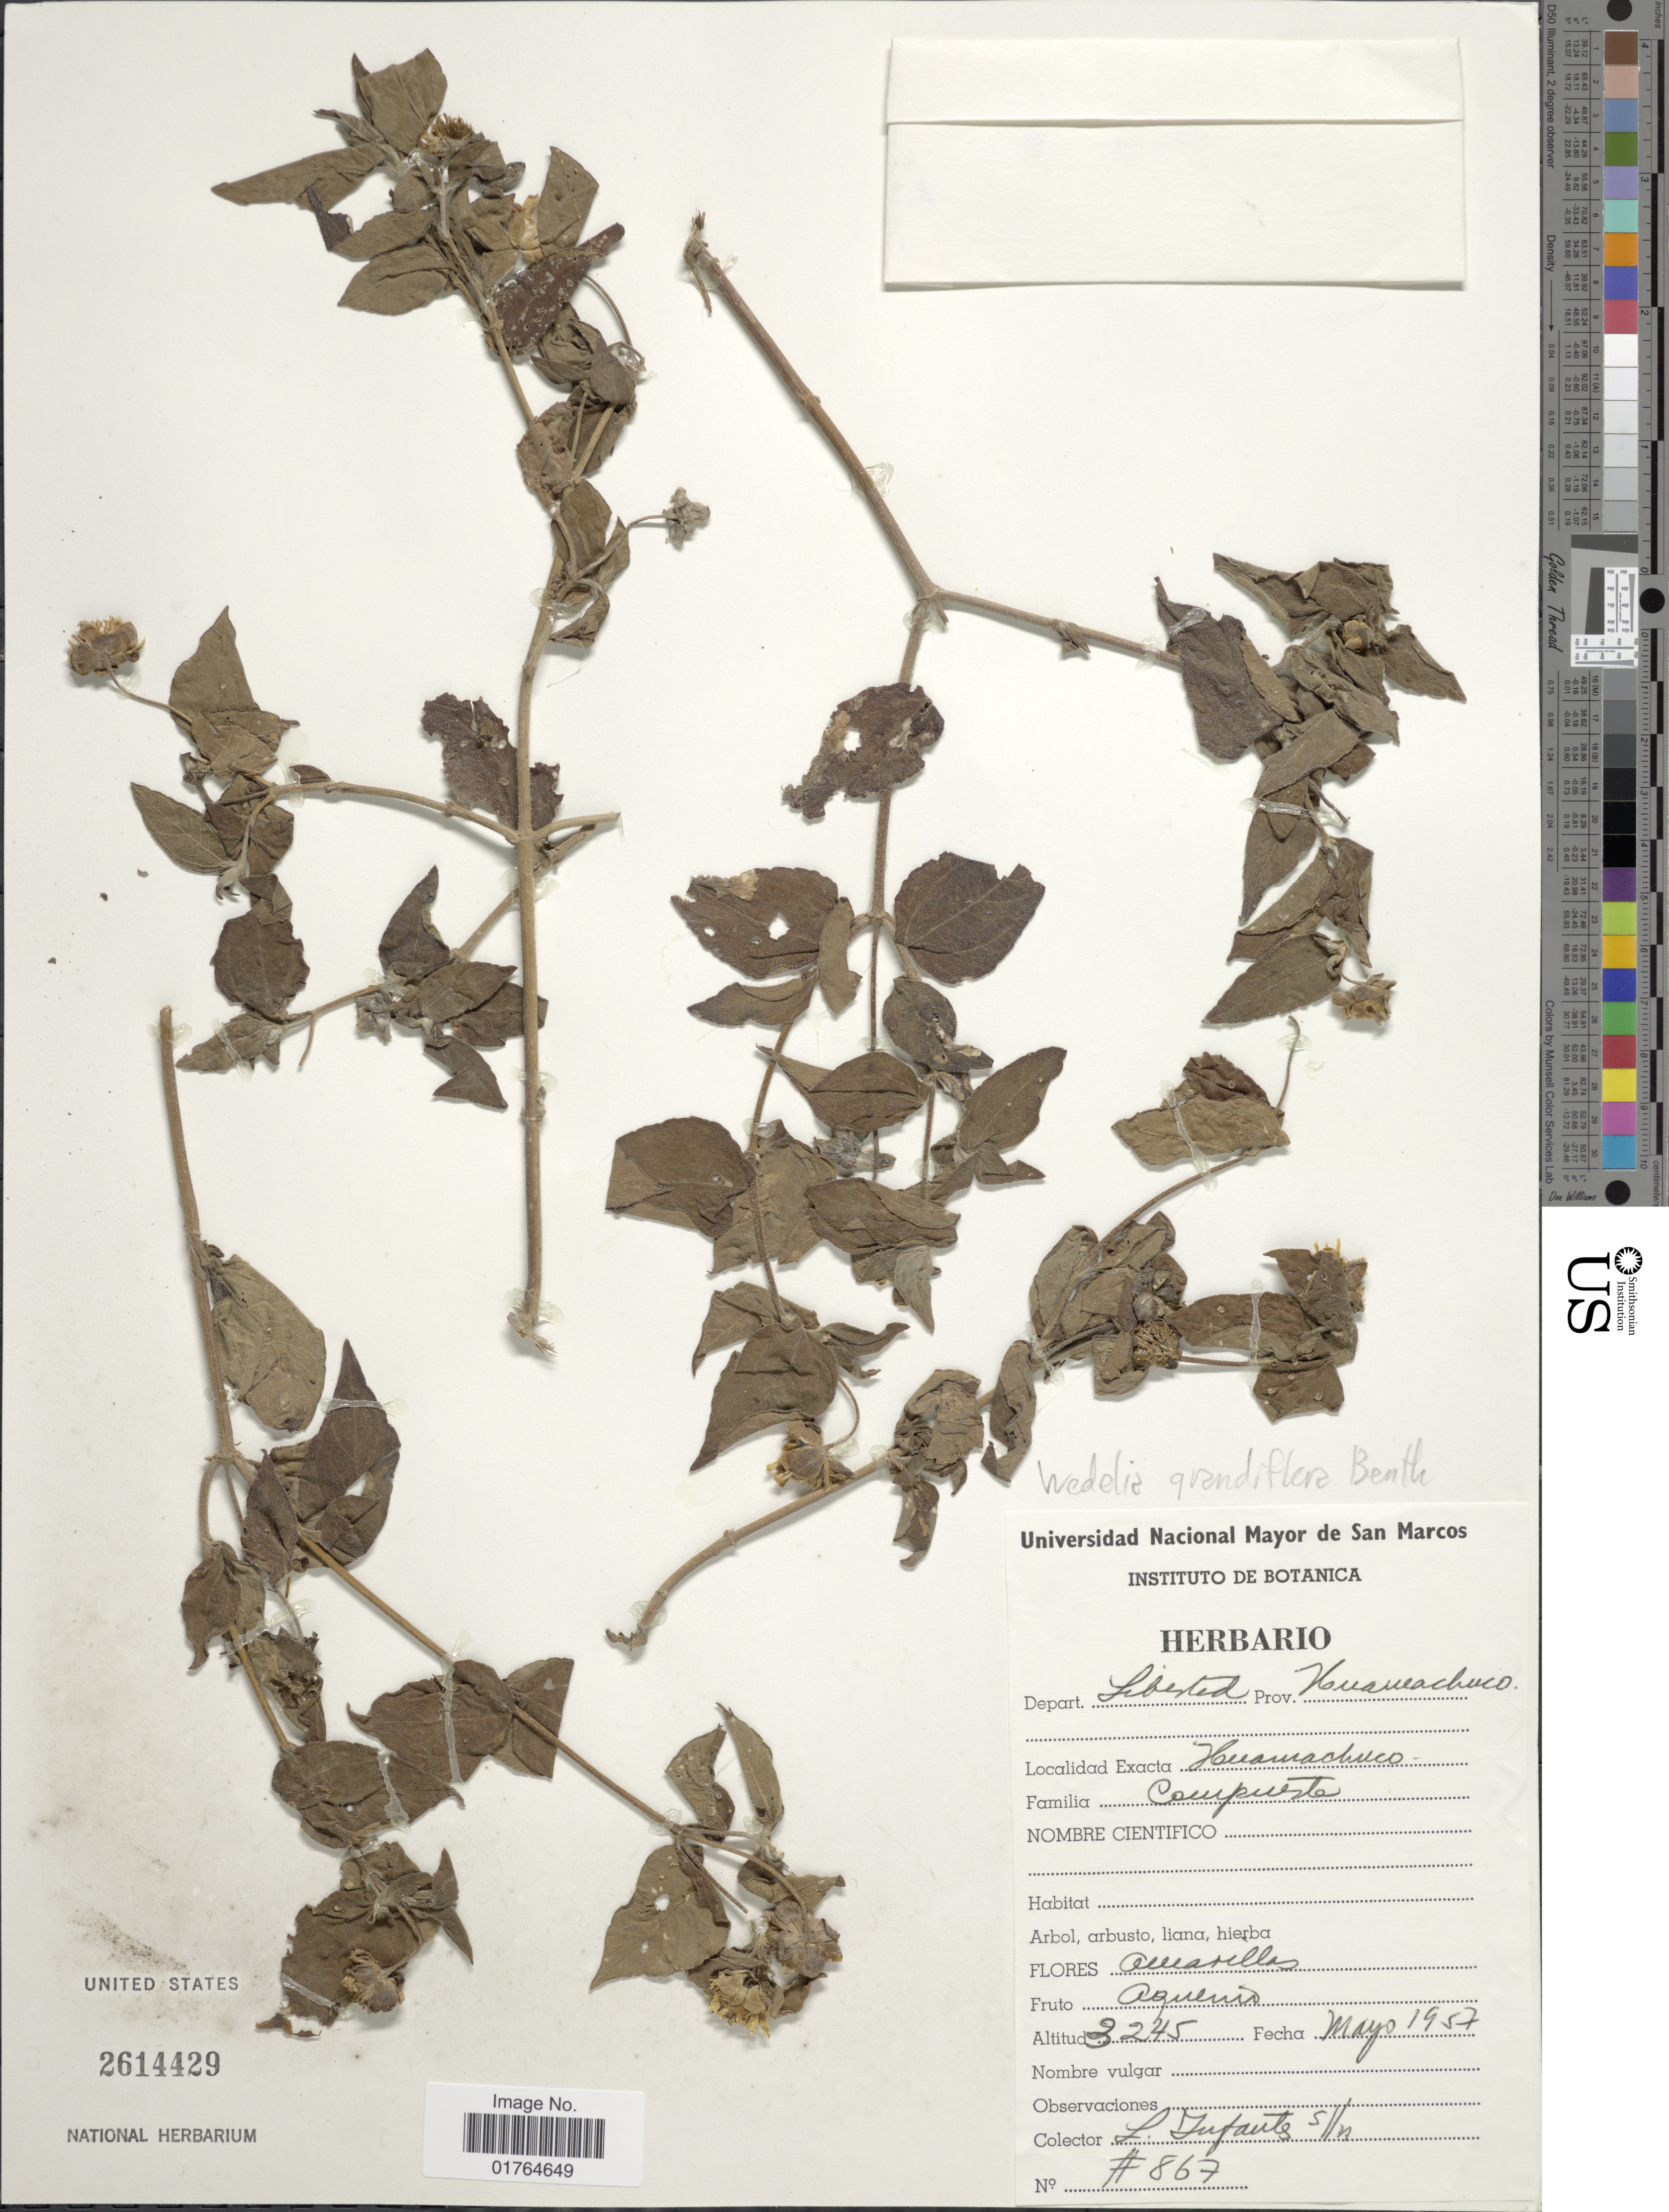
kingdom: Plantae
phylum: Tracheophyta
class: Magnoliopsida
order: Asterales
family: Asteraceae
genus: Wedelia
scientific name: Wedelia latifolia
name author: DC.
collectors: L. Infantes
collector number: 867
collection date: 1957-05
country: Peru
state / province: La Libertad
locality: Prov. Huamachuco, Huamachuco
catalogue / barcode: US 2614429